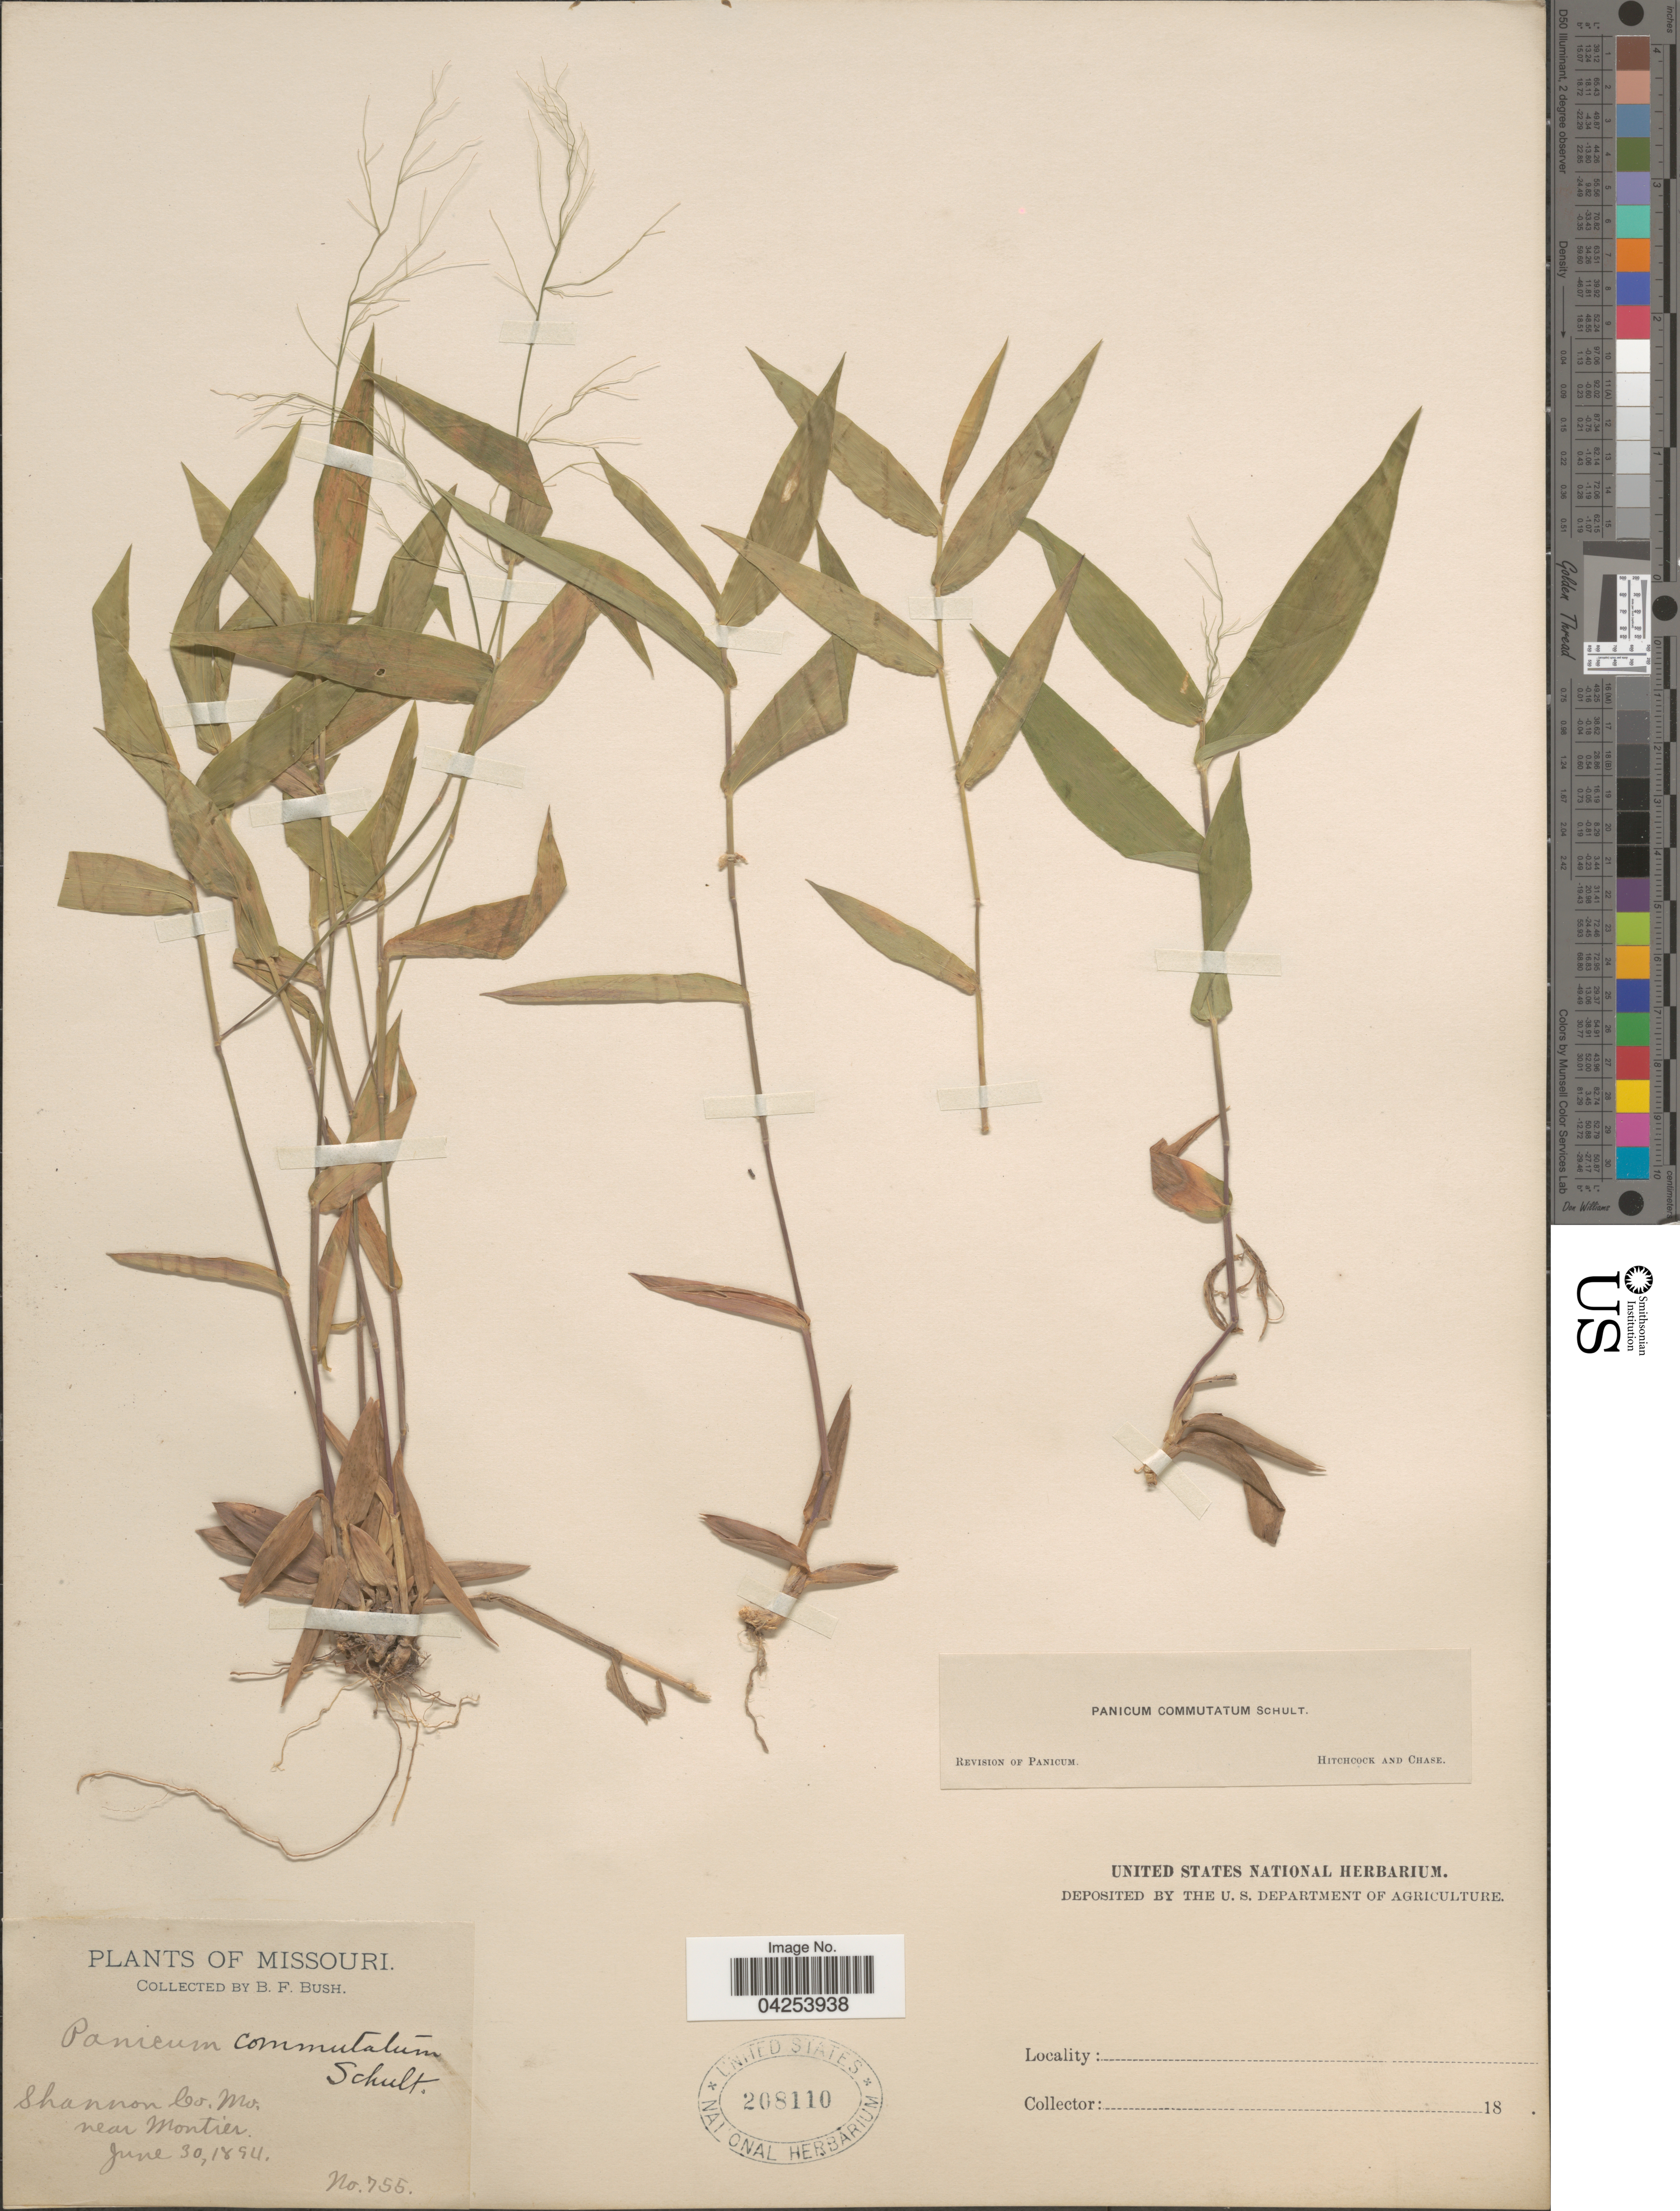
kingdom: Plantae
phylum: Tracheophyta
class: Liliopsida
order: Poales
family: Poaceae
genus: Dichanthelium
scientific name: Dichanthelium commutatum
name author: (Schult.) Gould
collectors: B. F. Bush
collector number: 755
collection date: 1894-06-30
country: United States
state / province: Missouri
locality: Shannon Co. near Montier.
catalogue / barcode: US 208110